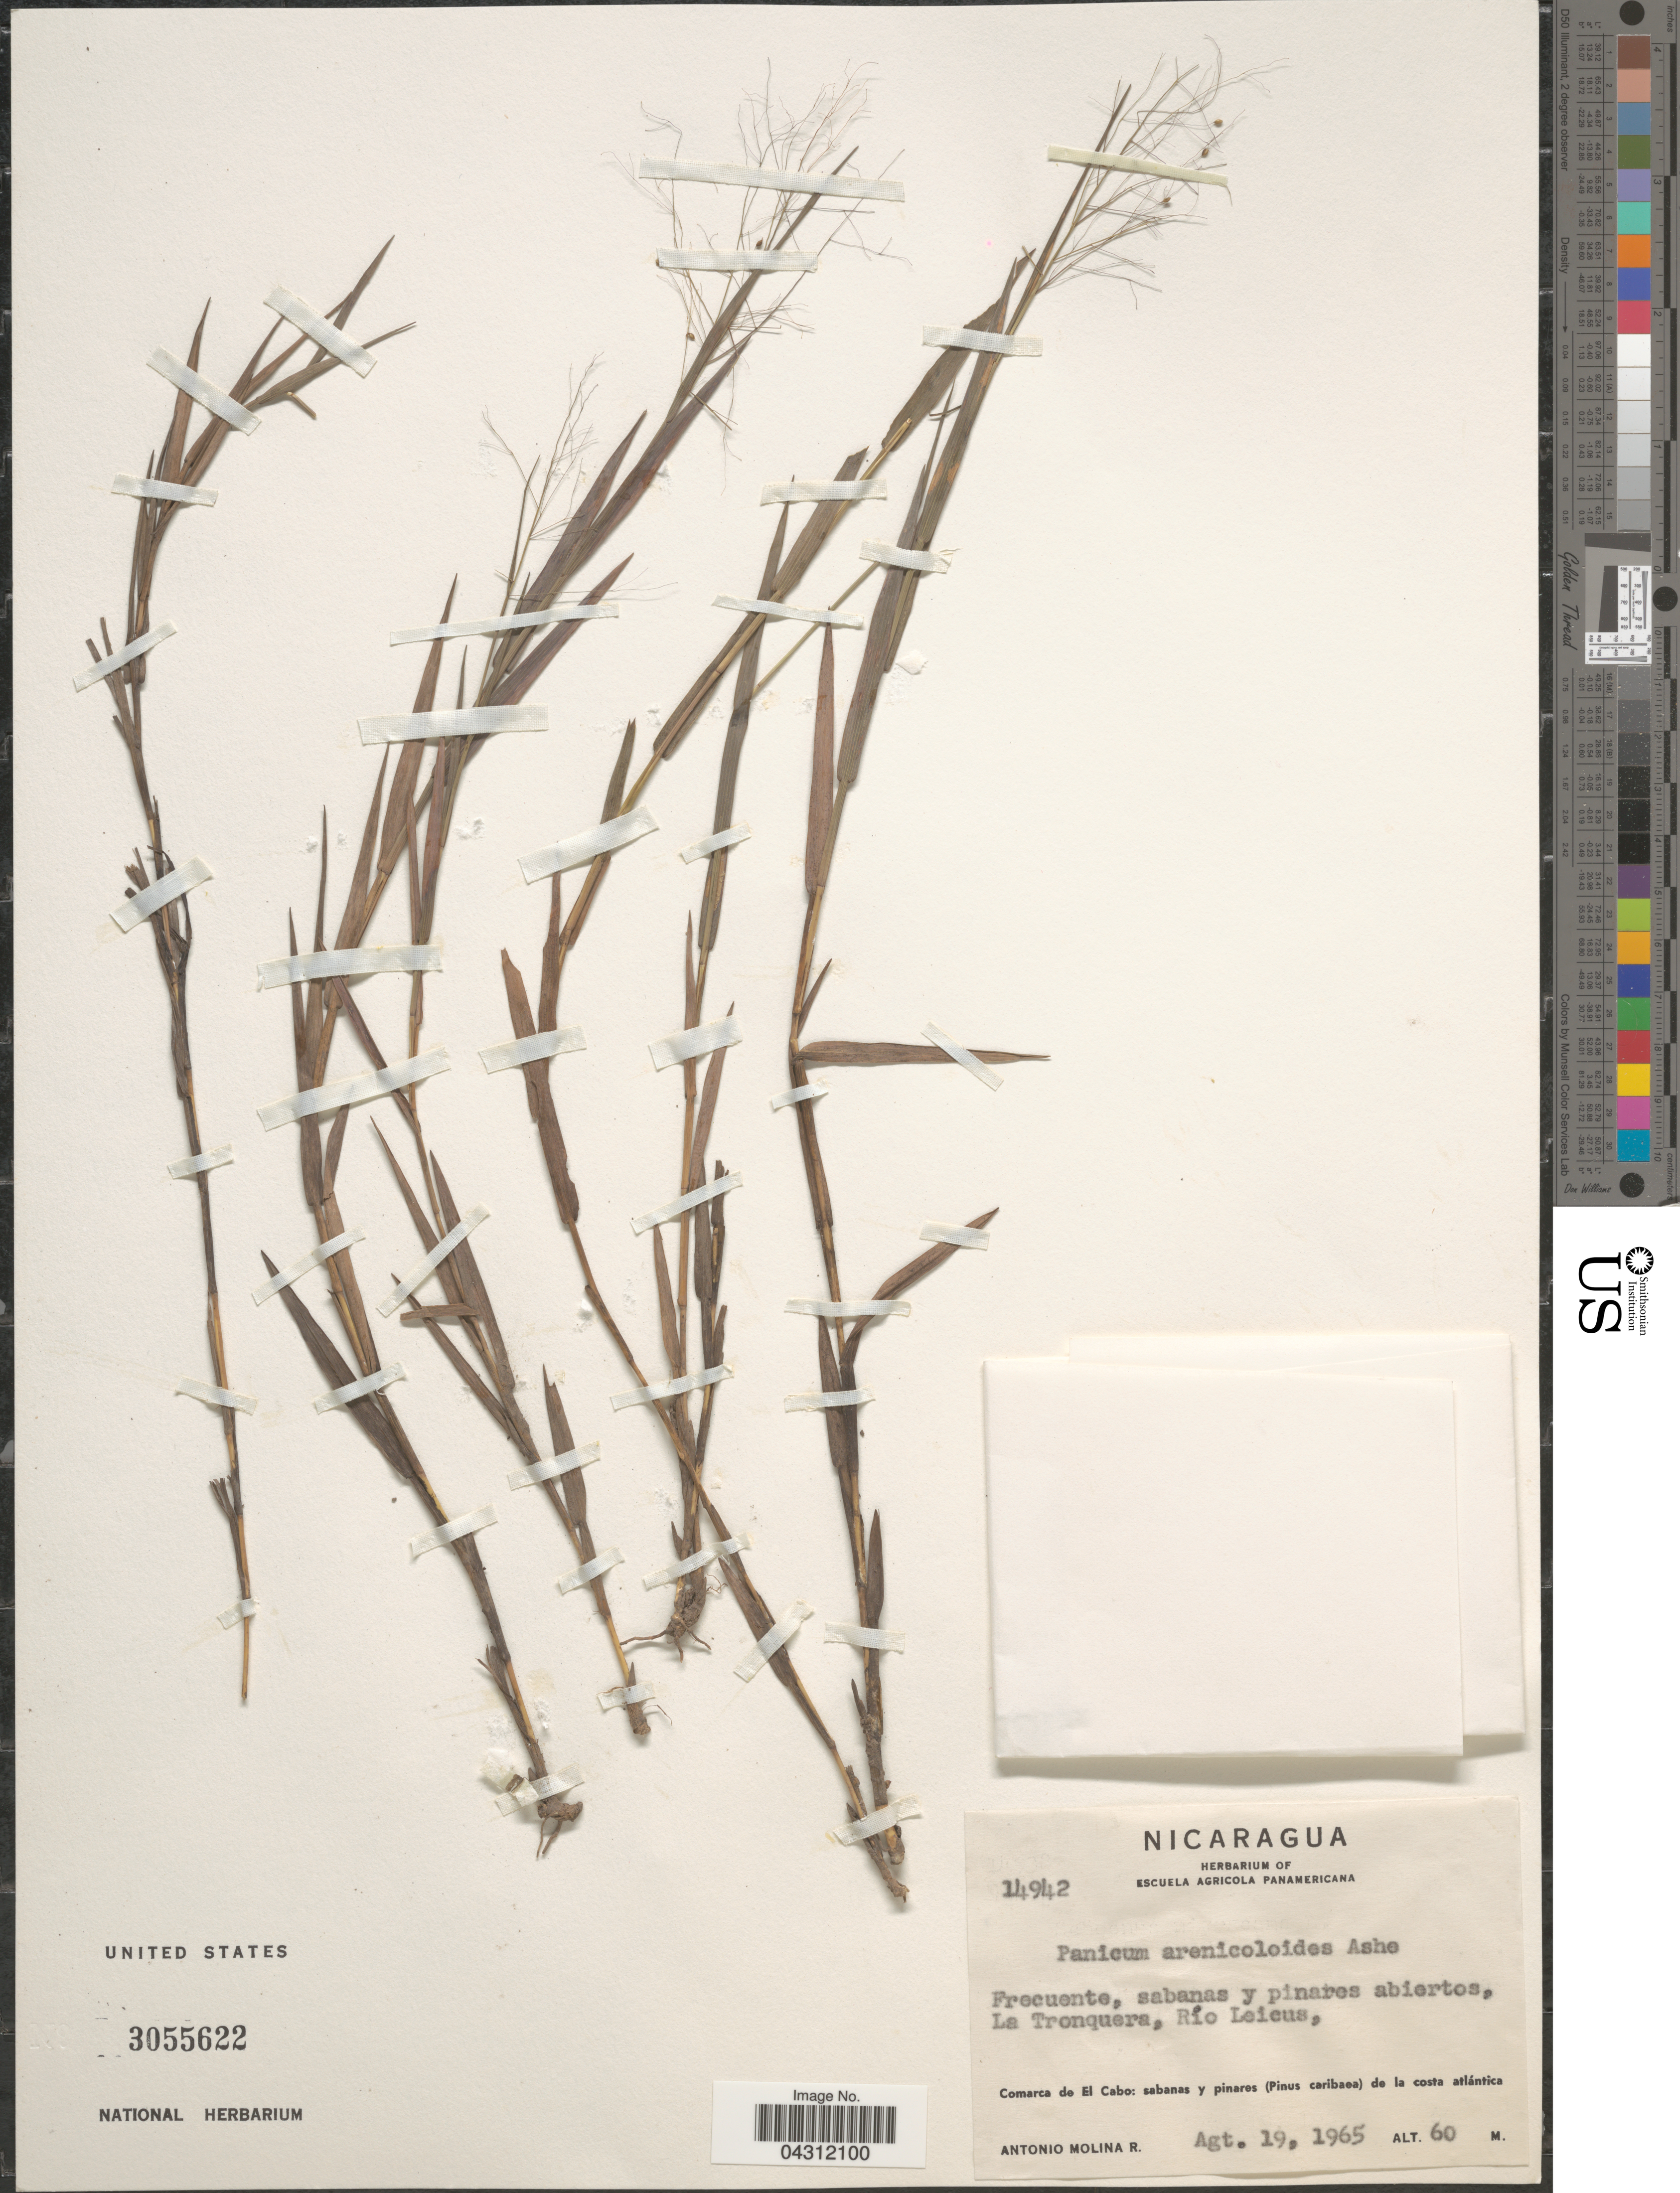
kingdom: Plantae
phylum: Tracheophyta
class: Liliopsida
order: Poales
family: Poaceae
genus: Dichanthelium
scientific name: Dichanthelium aciculare var. ramosum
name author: (Griseb.) Davidse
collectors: A. Molina R.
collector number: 14942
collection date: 1965-08-19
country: Nicaragua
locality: Frequente, sabanas y pinares abiertos, La Tronquera, Río Leicus, Comarca de El Cabo: sabanas y pinares (Pinus caribeae) de la costa atlántica.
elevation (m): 60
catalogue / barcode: US 3055622